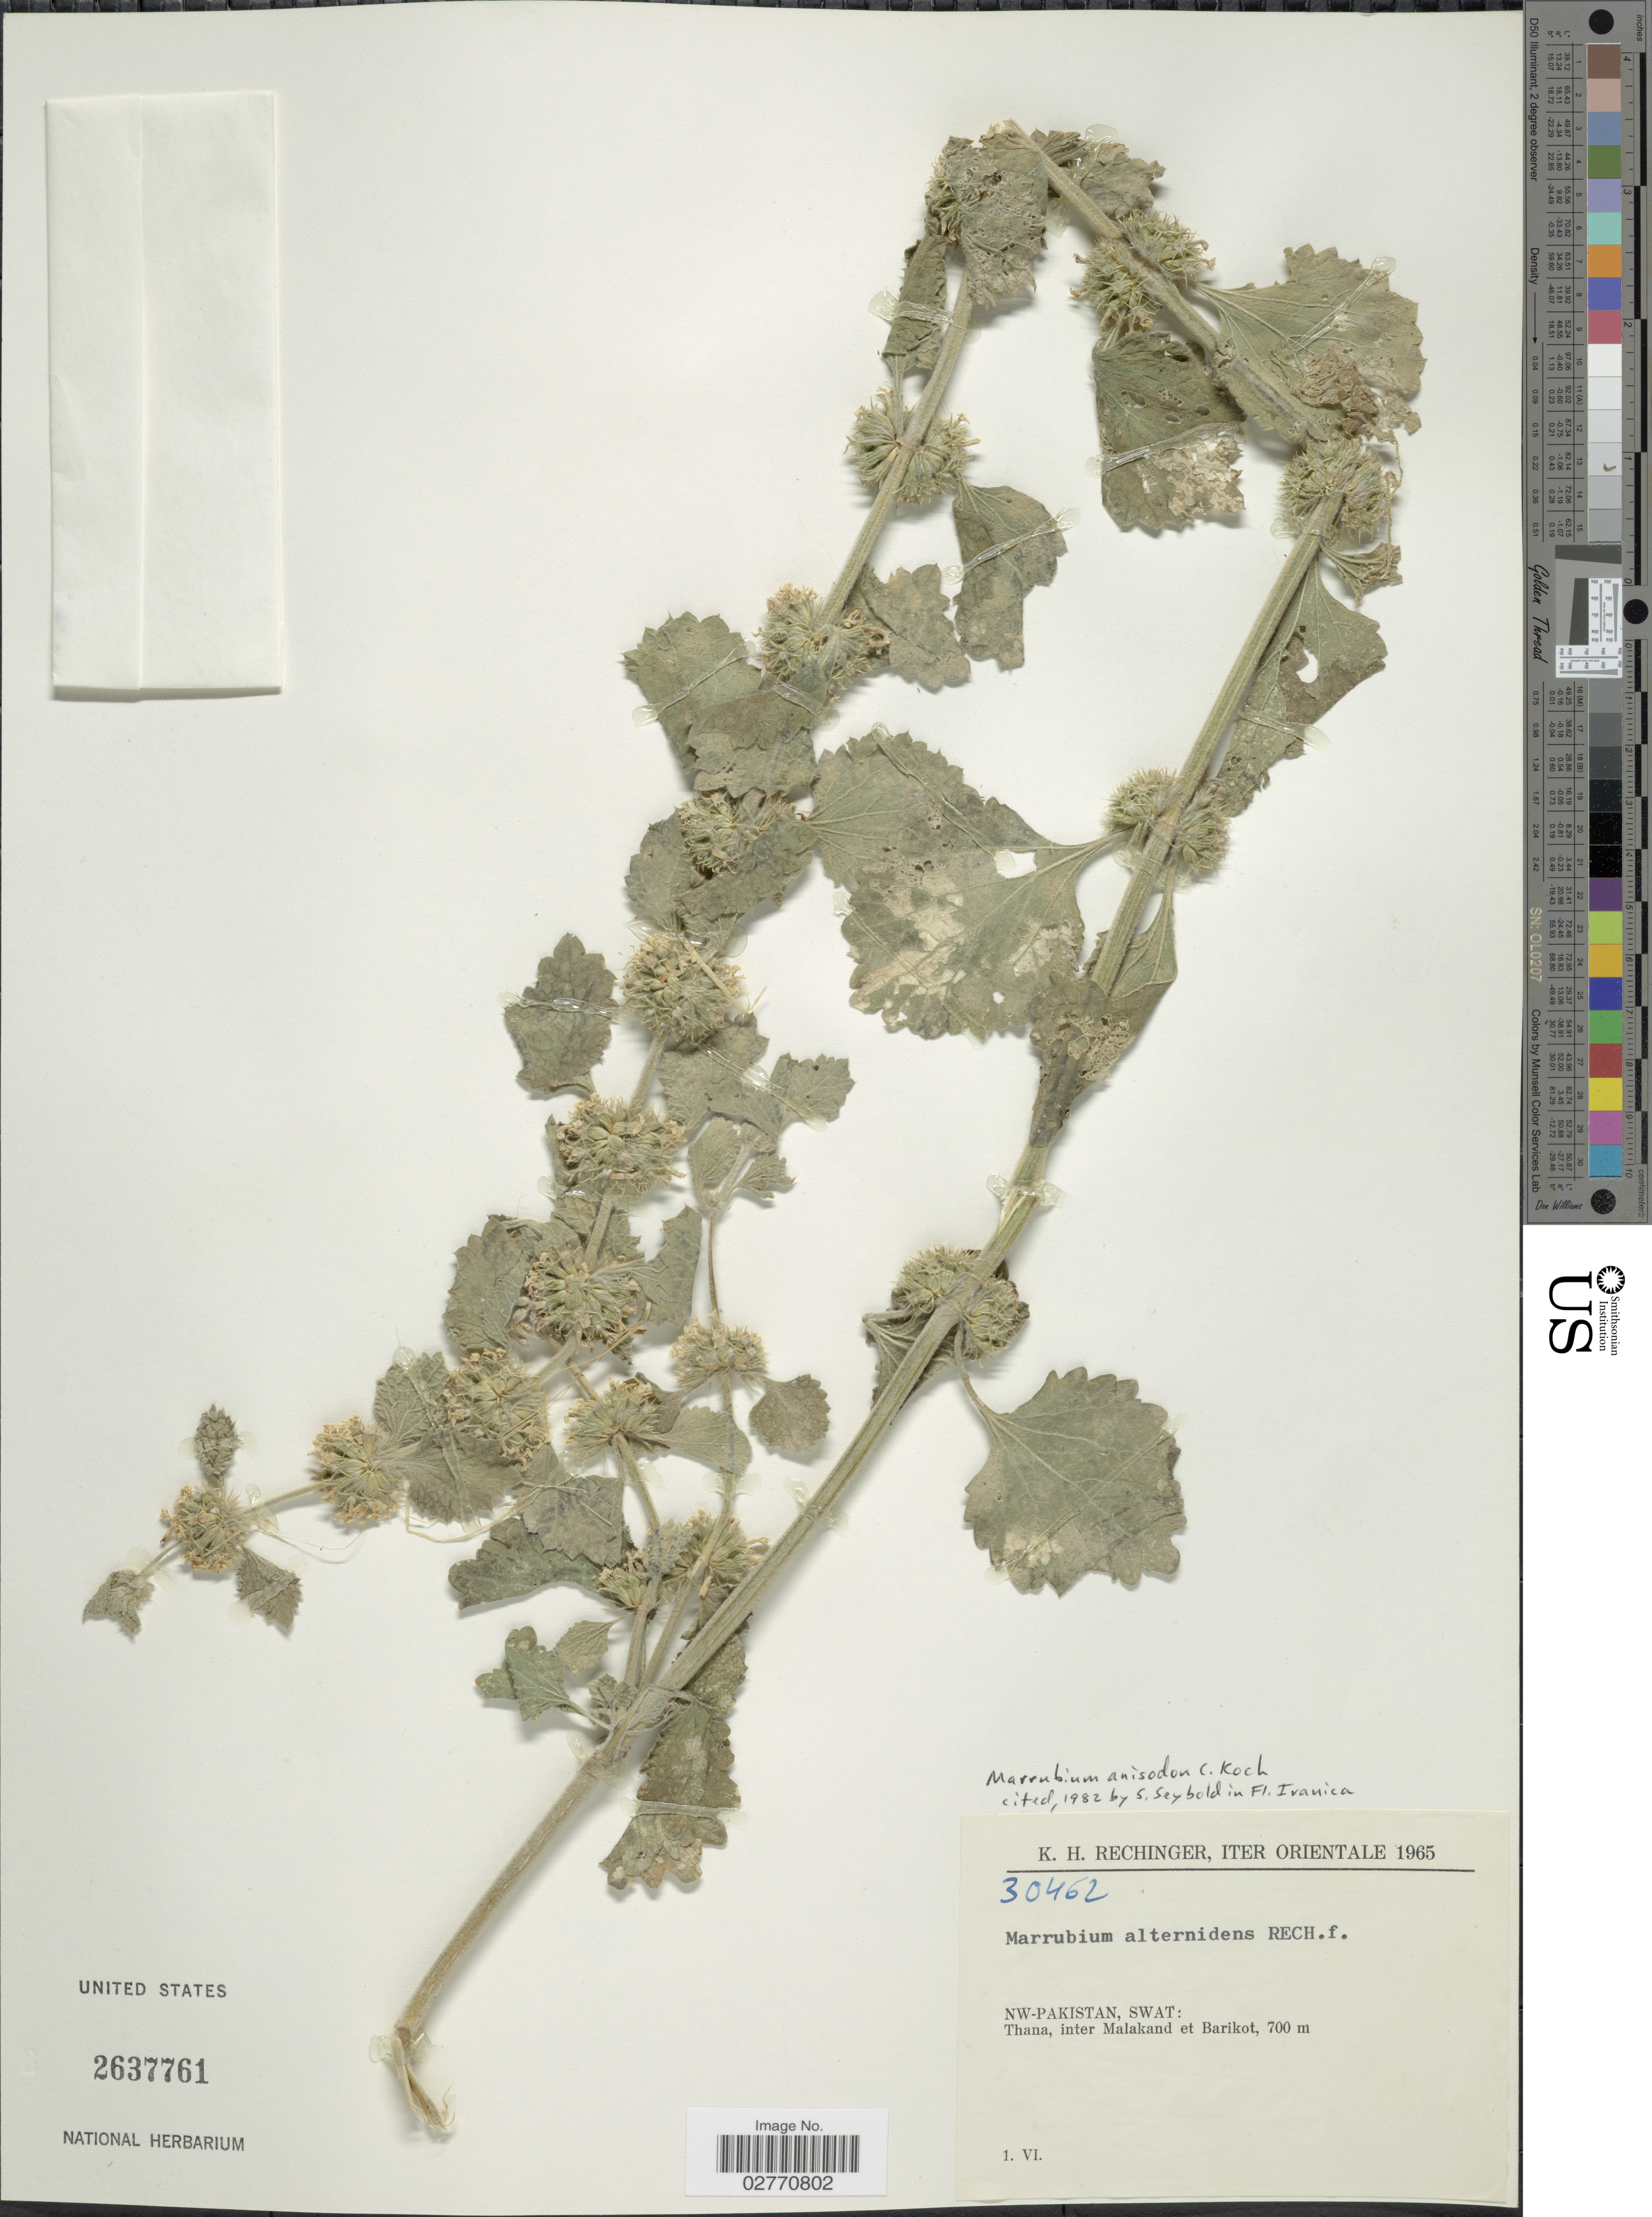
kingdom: Plantae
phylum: Tracheophyta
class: Magnoliopsida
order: Lamiales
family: Lamiaceae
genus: Marrubium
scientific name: Marrubium anisodon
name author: K. Koch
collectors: K. H. Rechinger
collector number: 30462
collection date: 1965-06-01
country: Pakistan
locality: NW-Pakistan, Swat: Thana, inter Malakand et Barikot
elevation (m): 700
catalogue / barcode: US 2637761